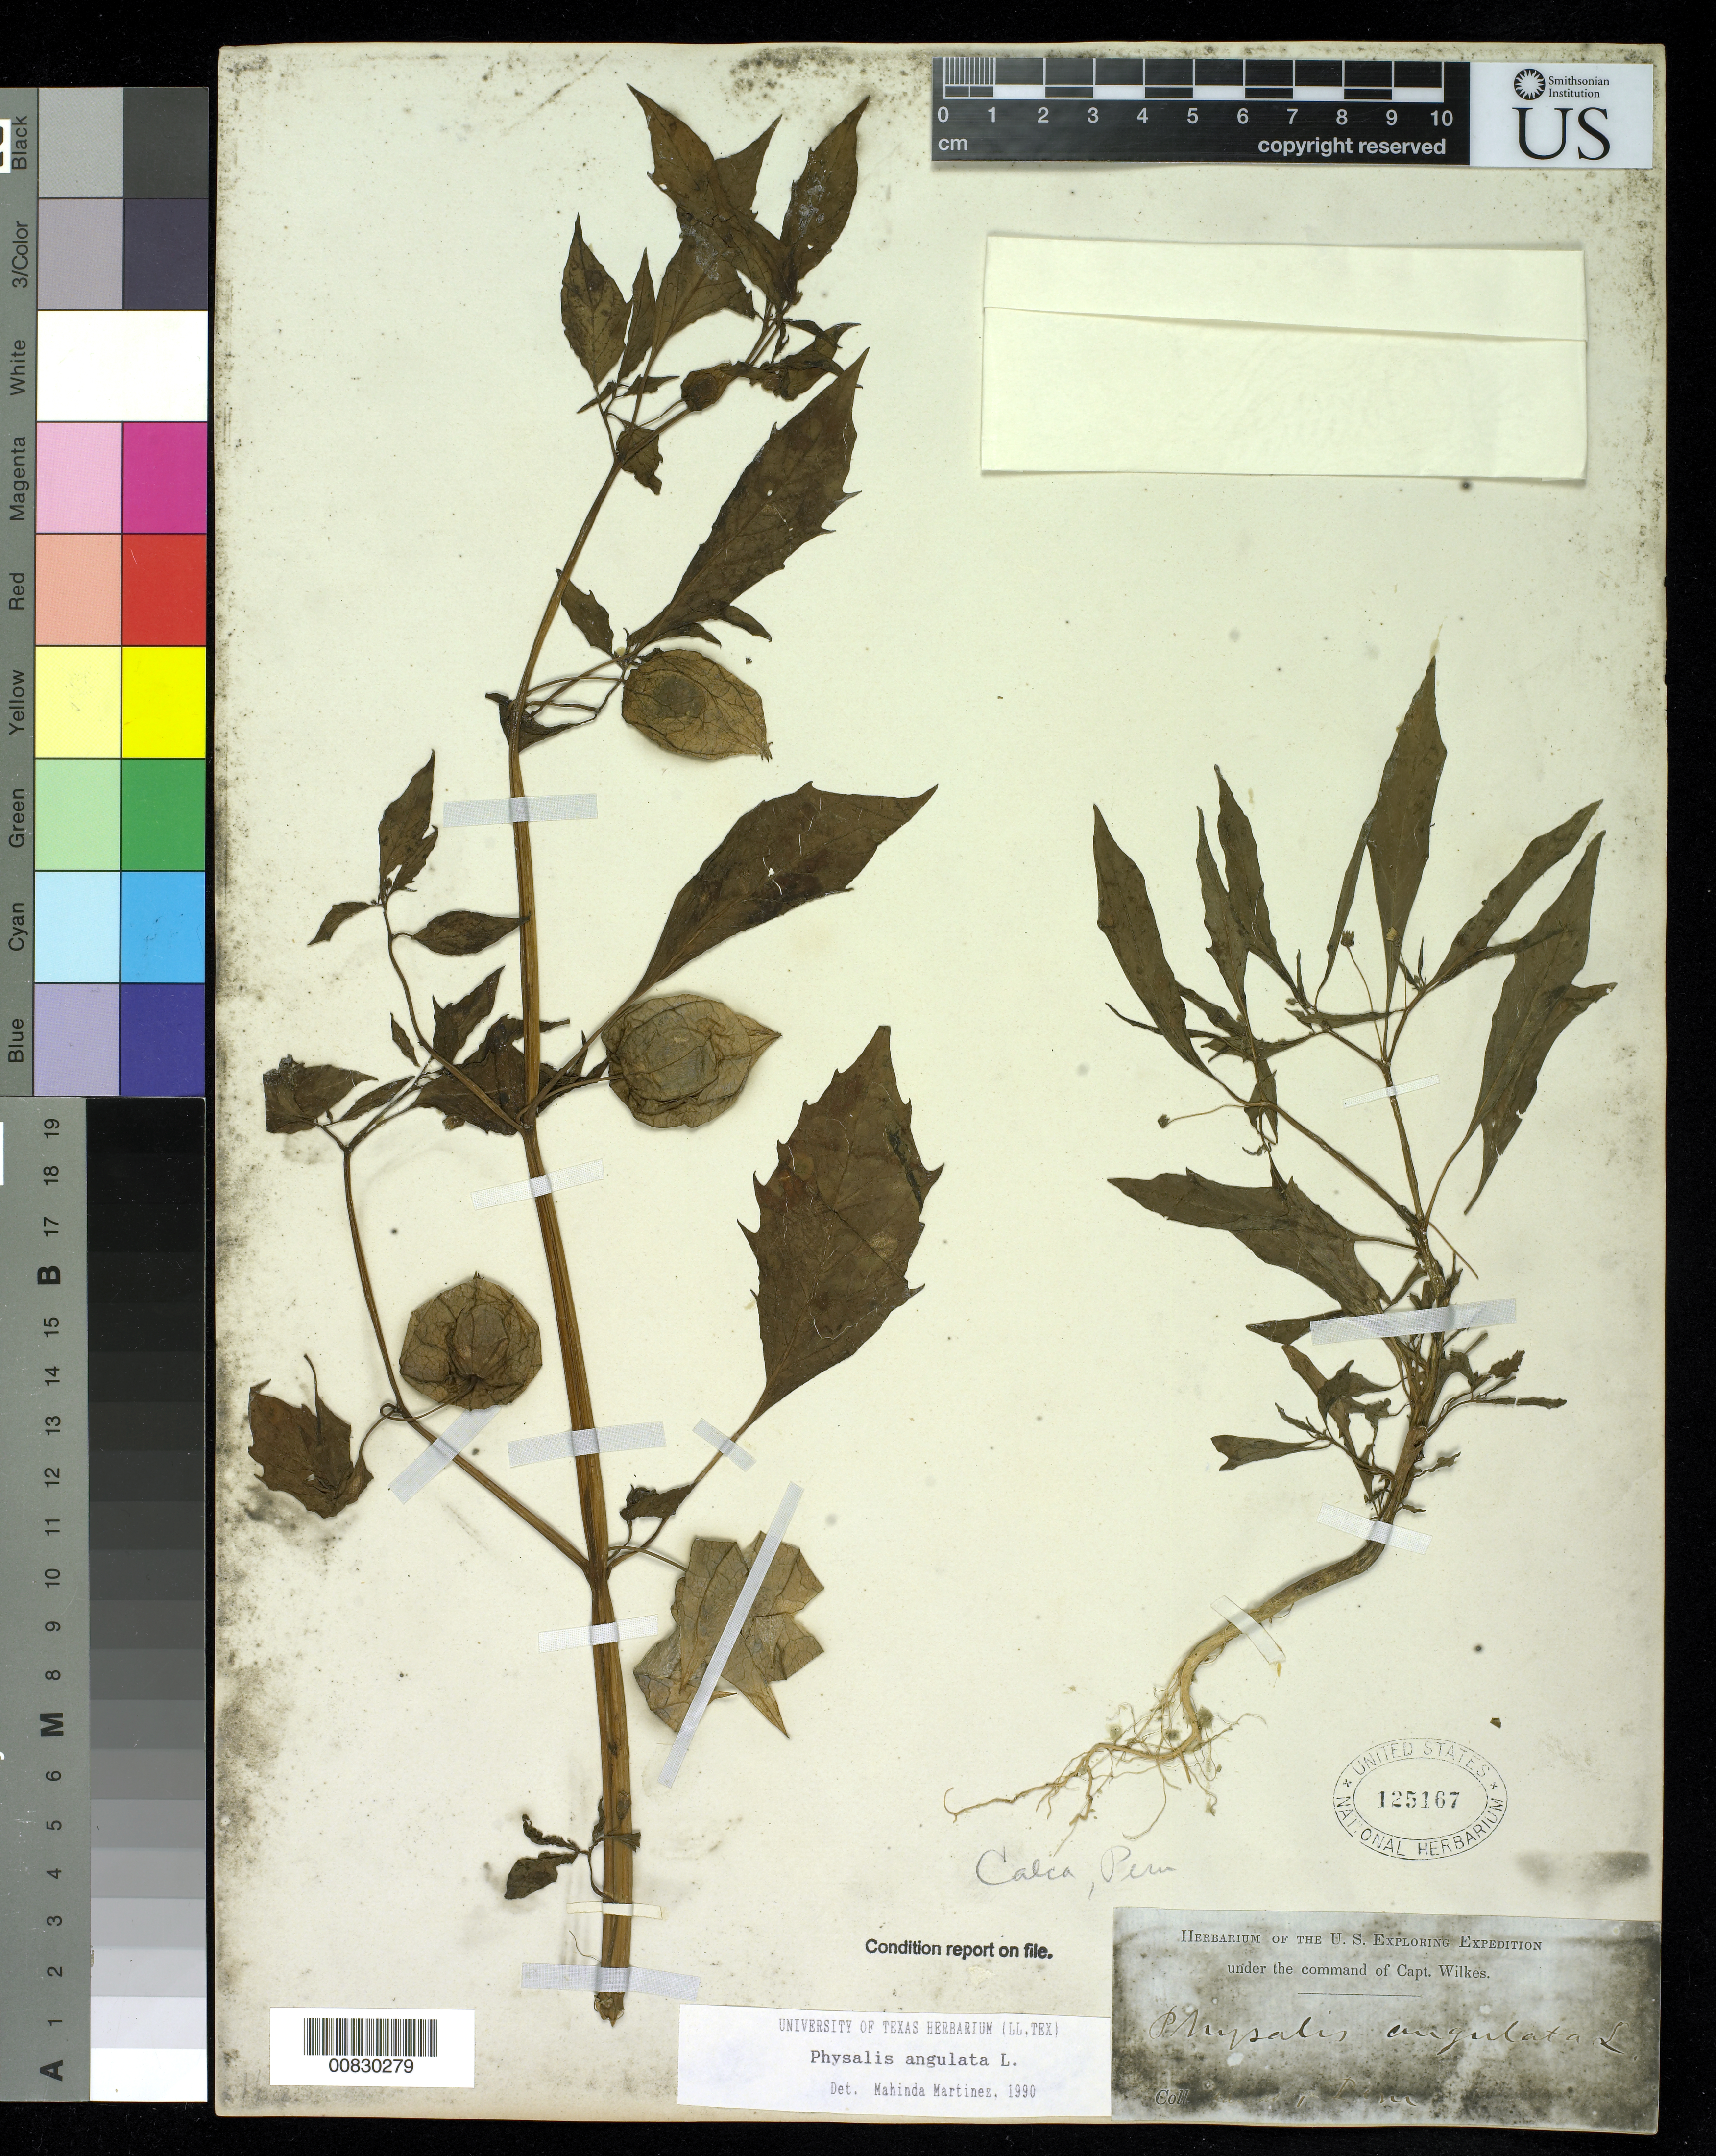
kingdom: Plantae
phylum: Tracheophyta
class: Magnoliopsida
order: Solanales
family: Solanaceae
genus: Physalis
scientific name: Physalis angulata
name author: L.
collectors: Wilkes Explor. Exped.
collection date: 1838/1842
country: Peru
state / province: Callao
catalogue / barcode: US 125167